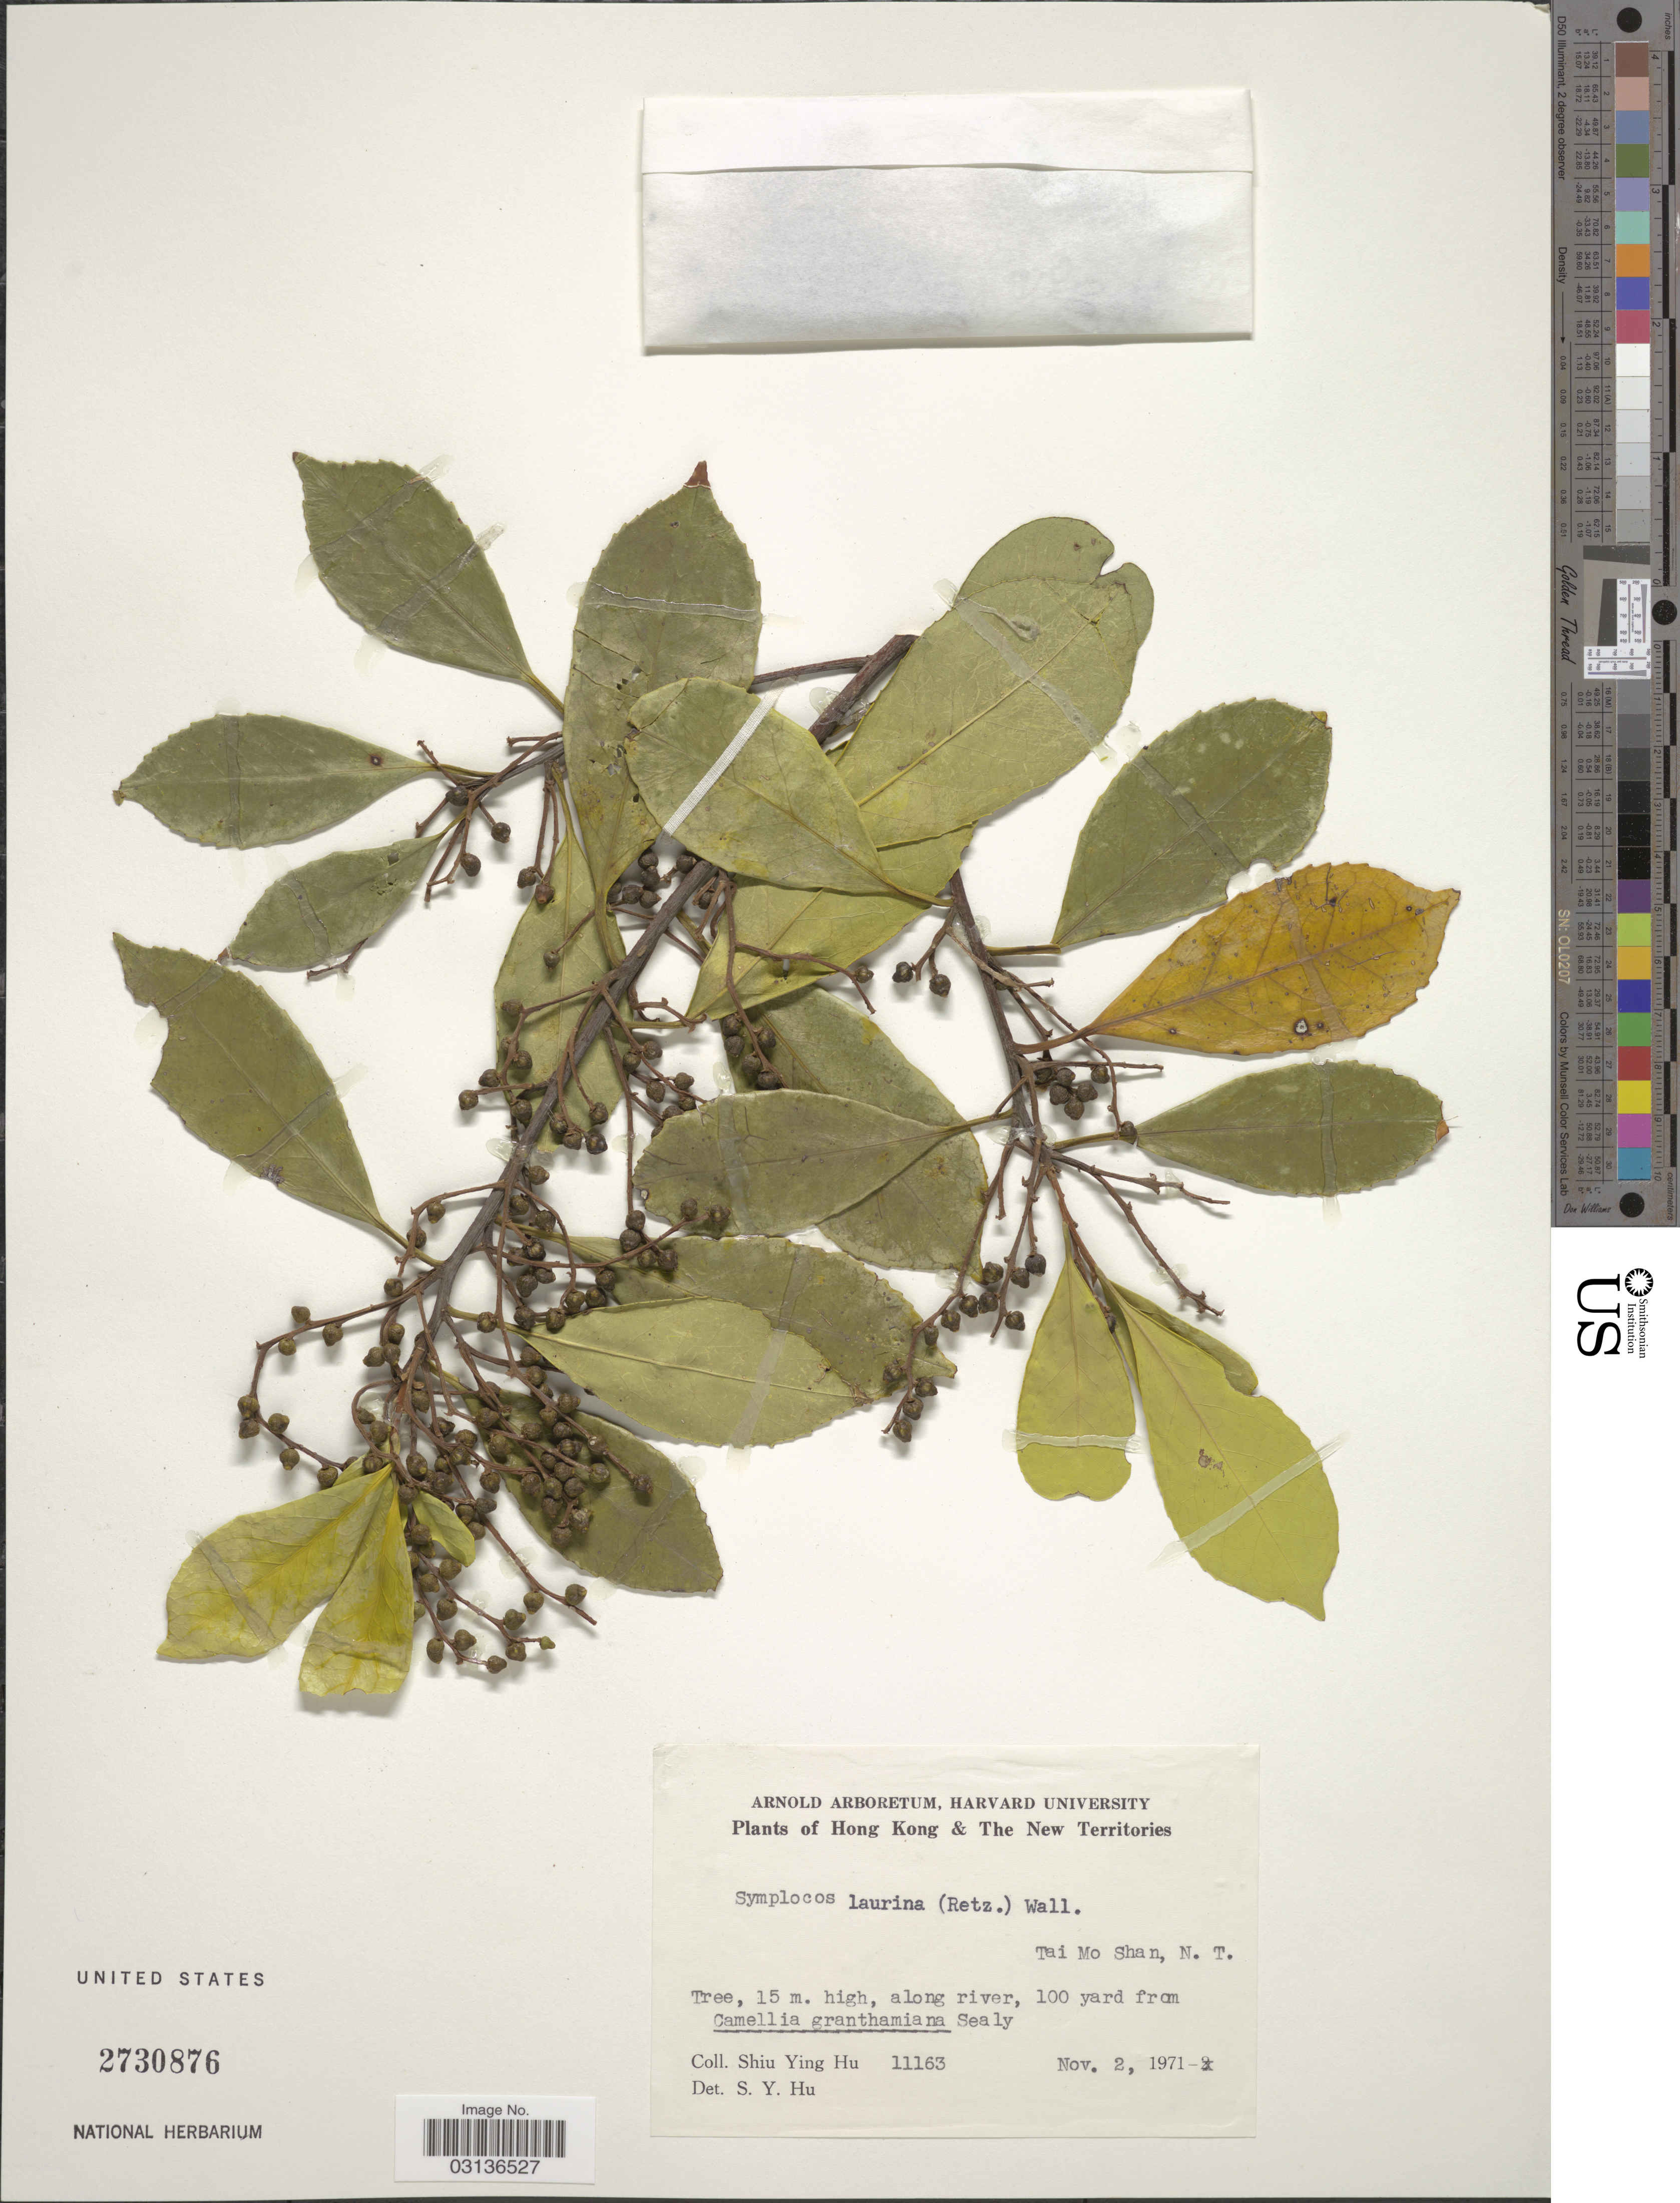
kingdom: Plantae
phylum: Tracheophyta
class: Magnoliopsida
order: Ericales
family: Symplocaceae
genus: Symplocos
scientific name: Symplocos cochinchinensis subsp. laurina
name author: (Retz.) Noot.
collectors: S. Y. Hu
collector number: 11163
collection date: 1971-11-02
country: China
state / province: Hong Kong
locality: Tai Mo Shan, N. T. Along river. The New Territories.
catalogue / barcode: US 2730876